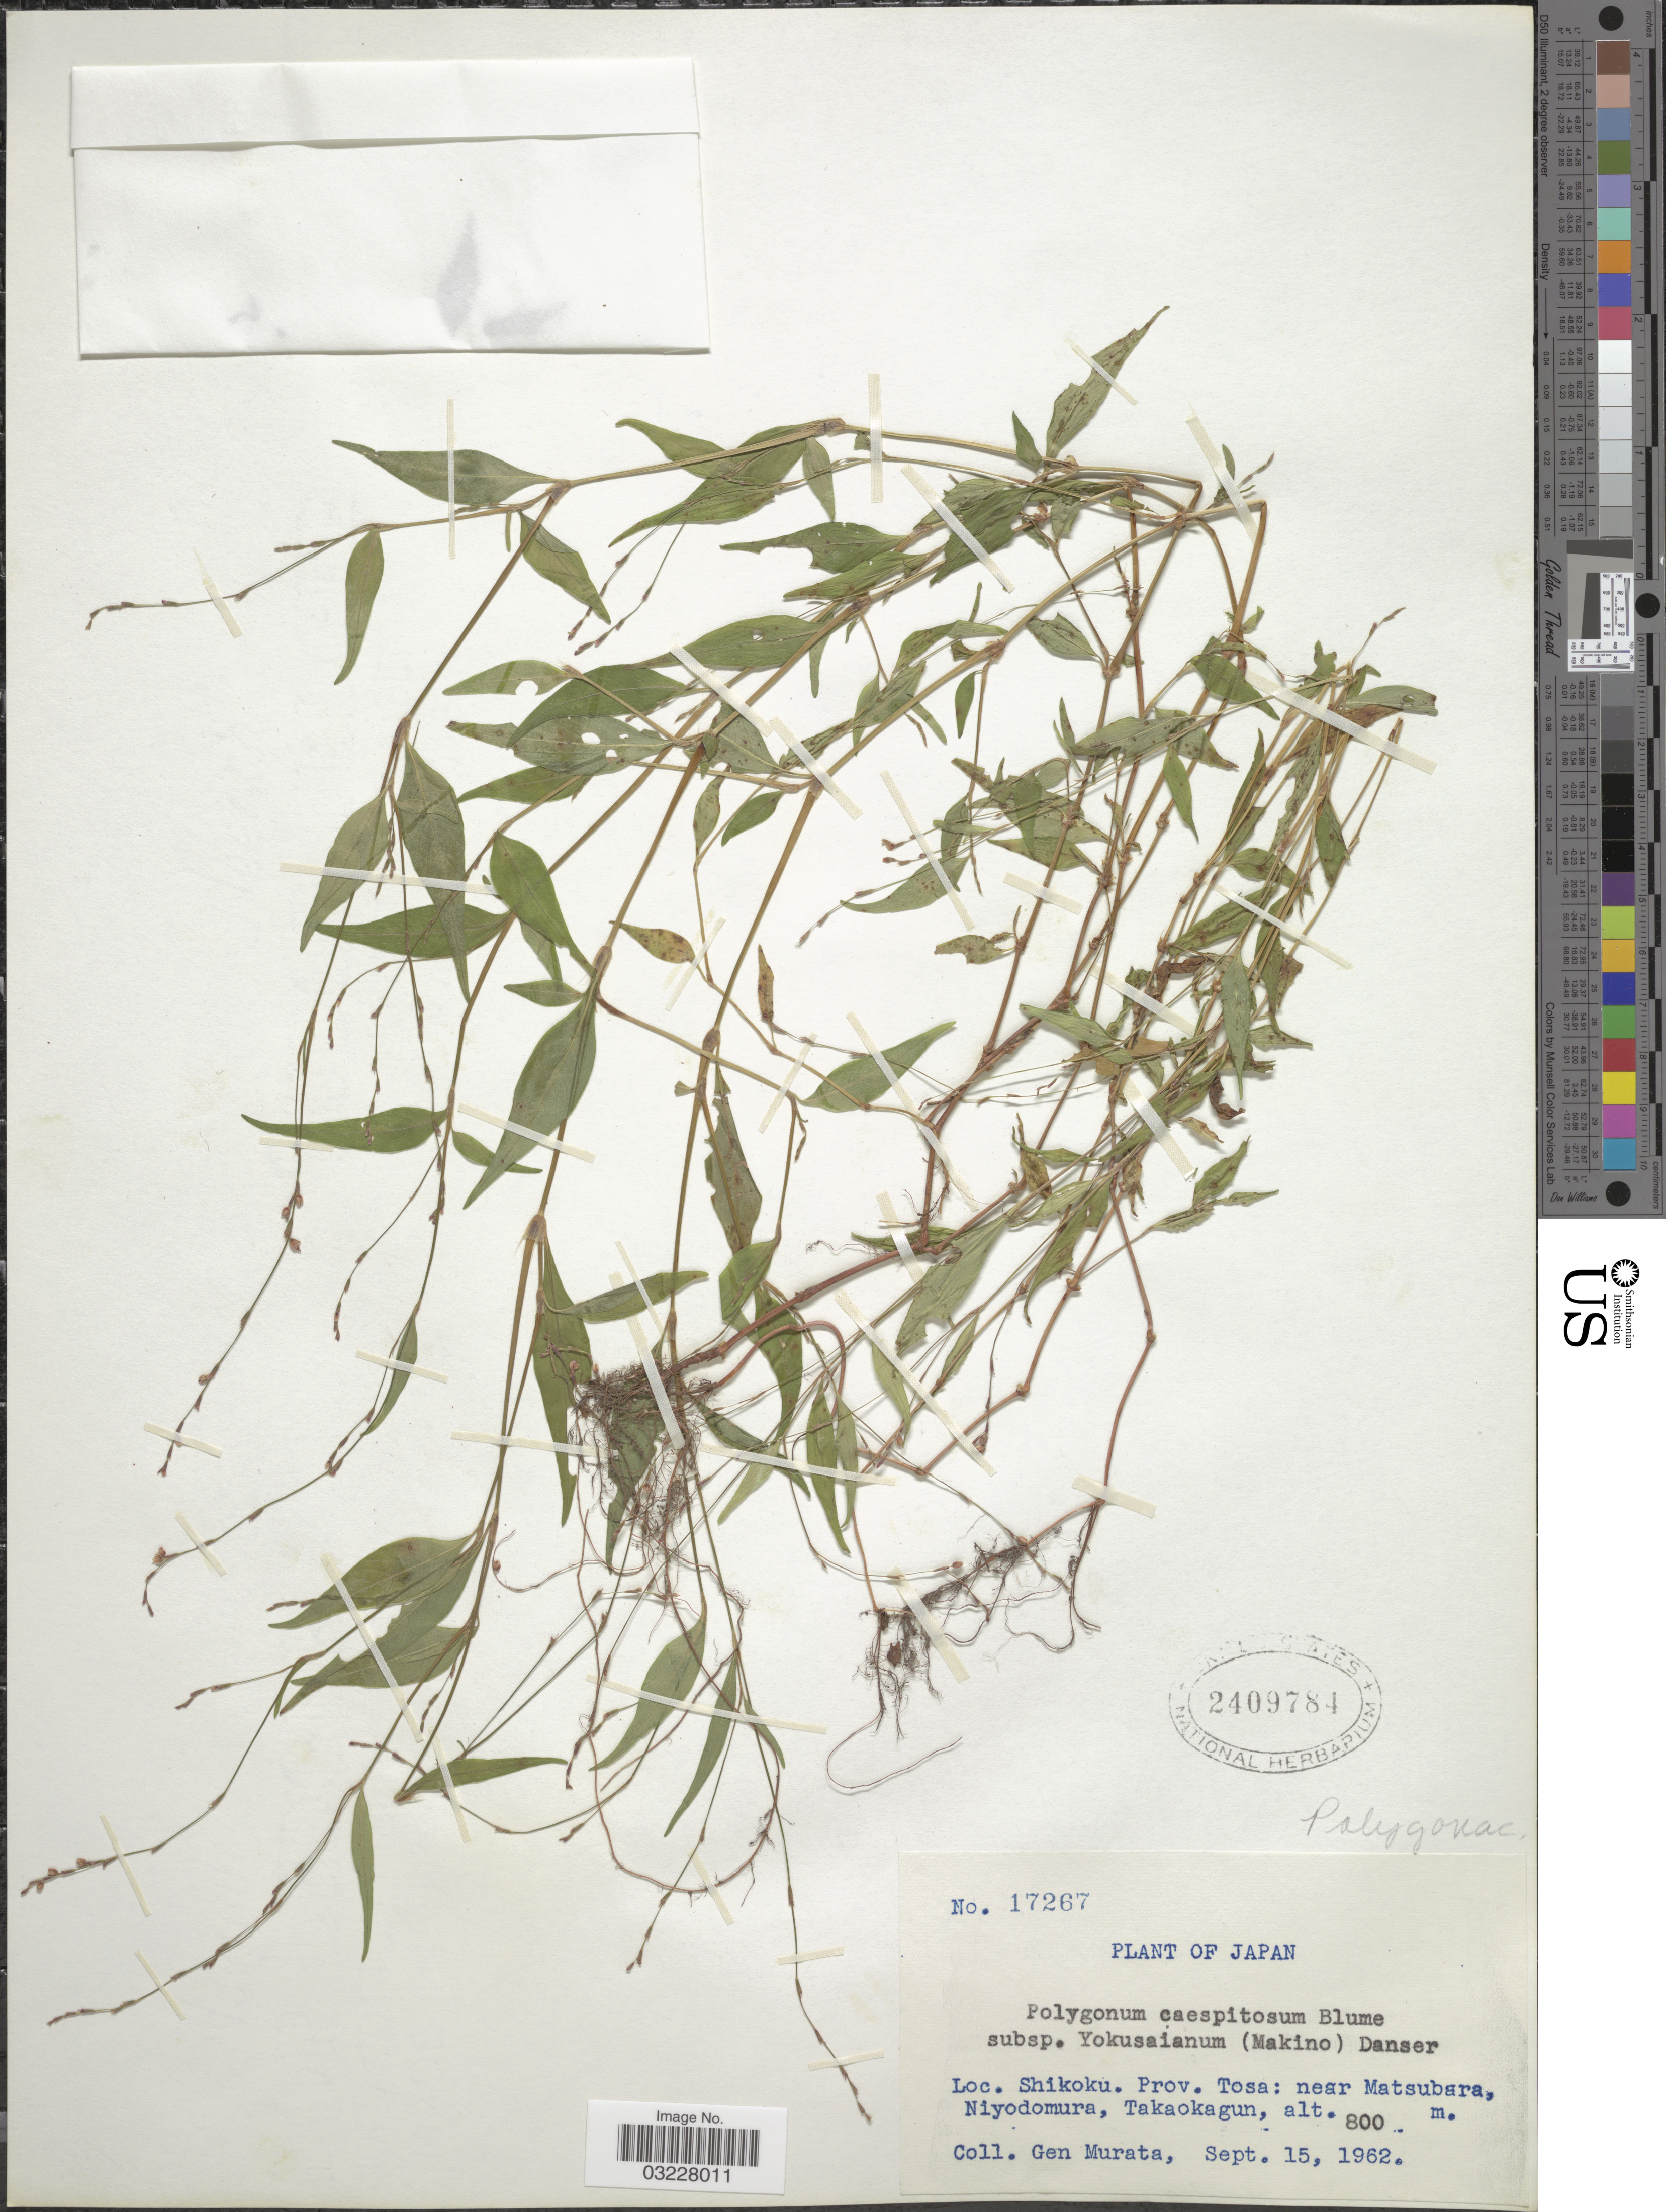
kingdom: Plantae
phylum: Tracheophyta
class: Magnoliopsida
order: Caryophyllales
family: Polygonaceae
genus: Persicaria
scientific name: Persicaria posumbu subsp. posumbu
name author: (Buch.-Ham. ex G. Don) H. Gross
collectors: G. Murata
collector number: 17267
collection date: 1962-09-15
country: Japan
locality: Shikoku. Prov. Tosa: near Matsubara, Niyodomura, Takaokagun.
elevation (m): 800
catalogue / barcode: US 2409784